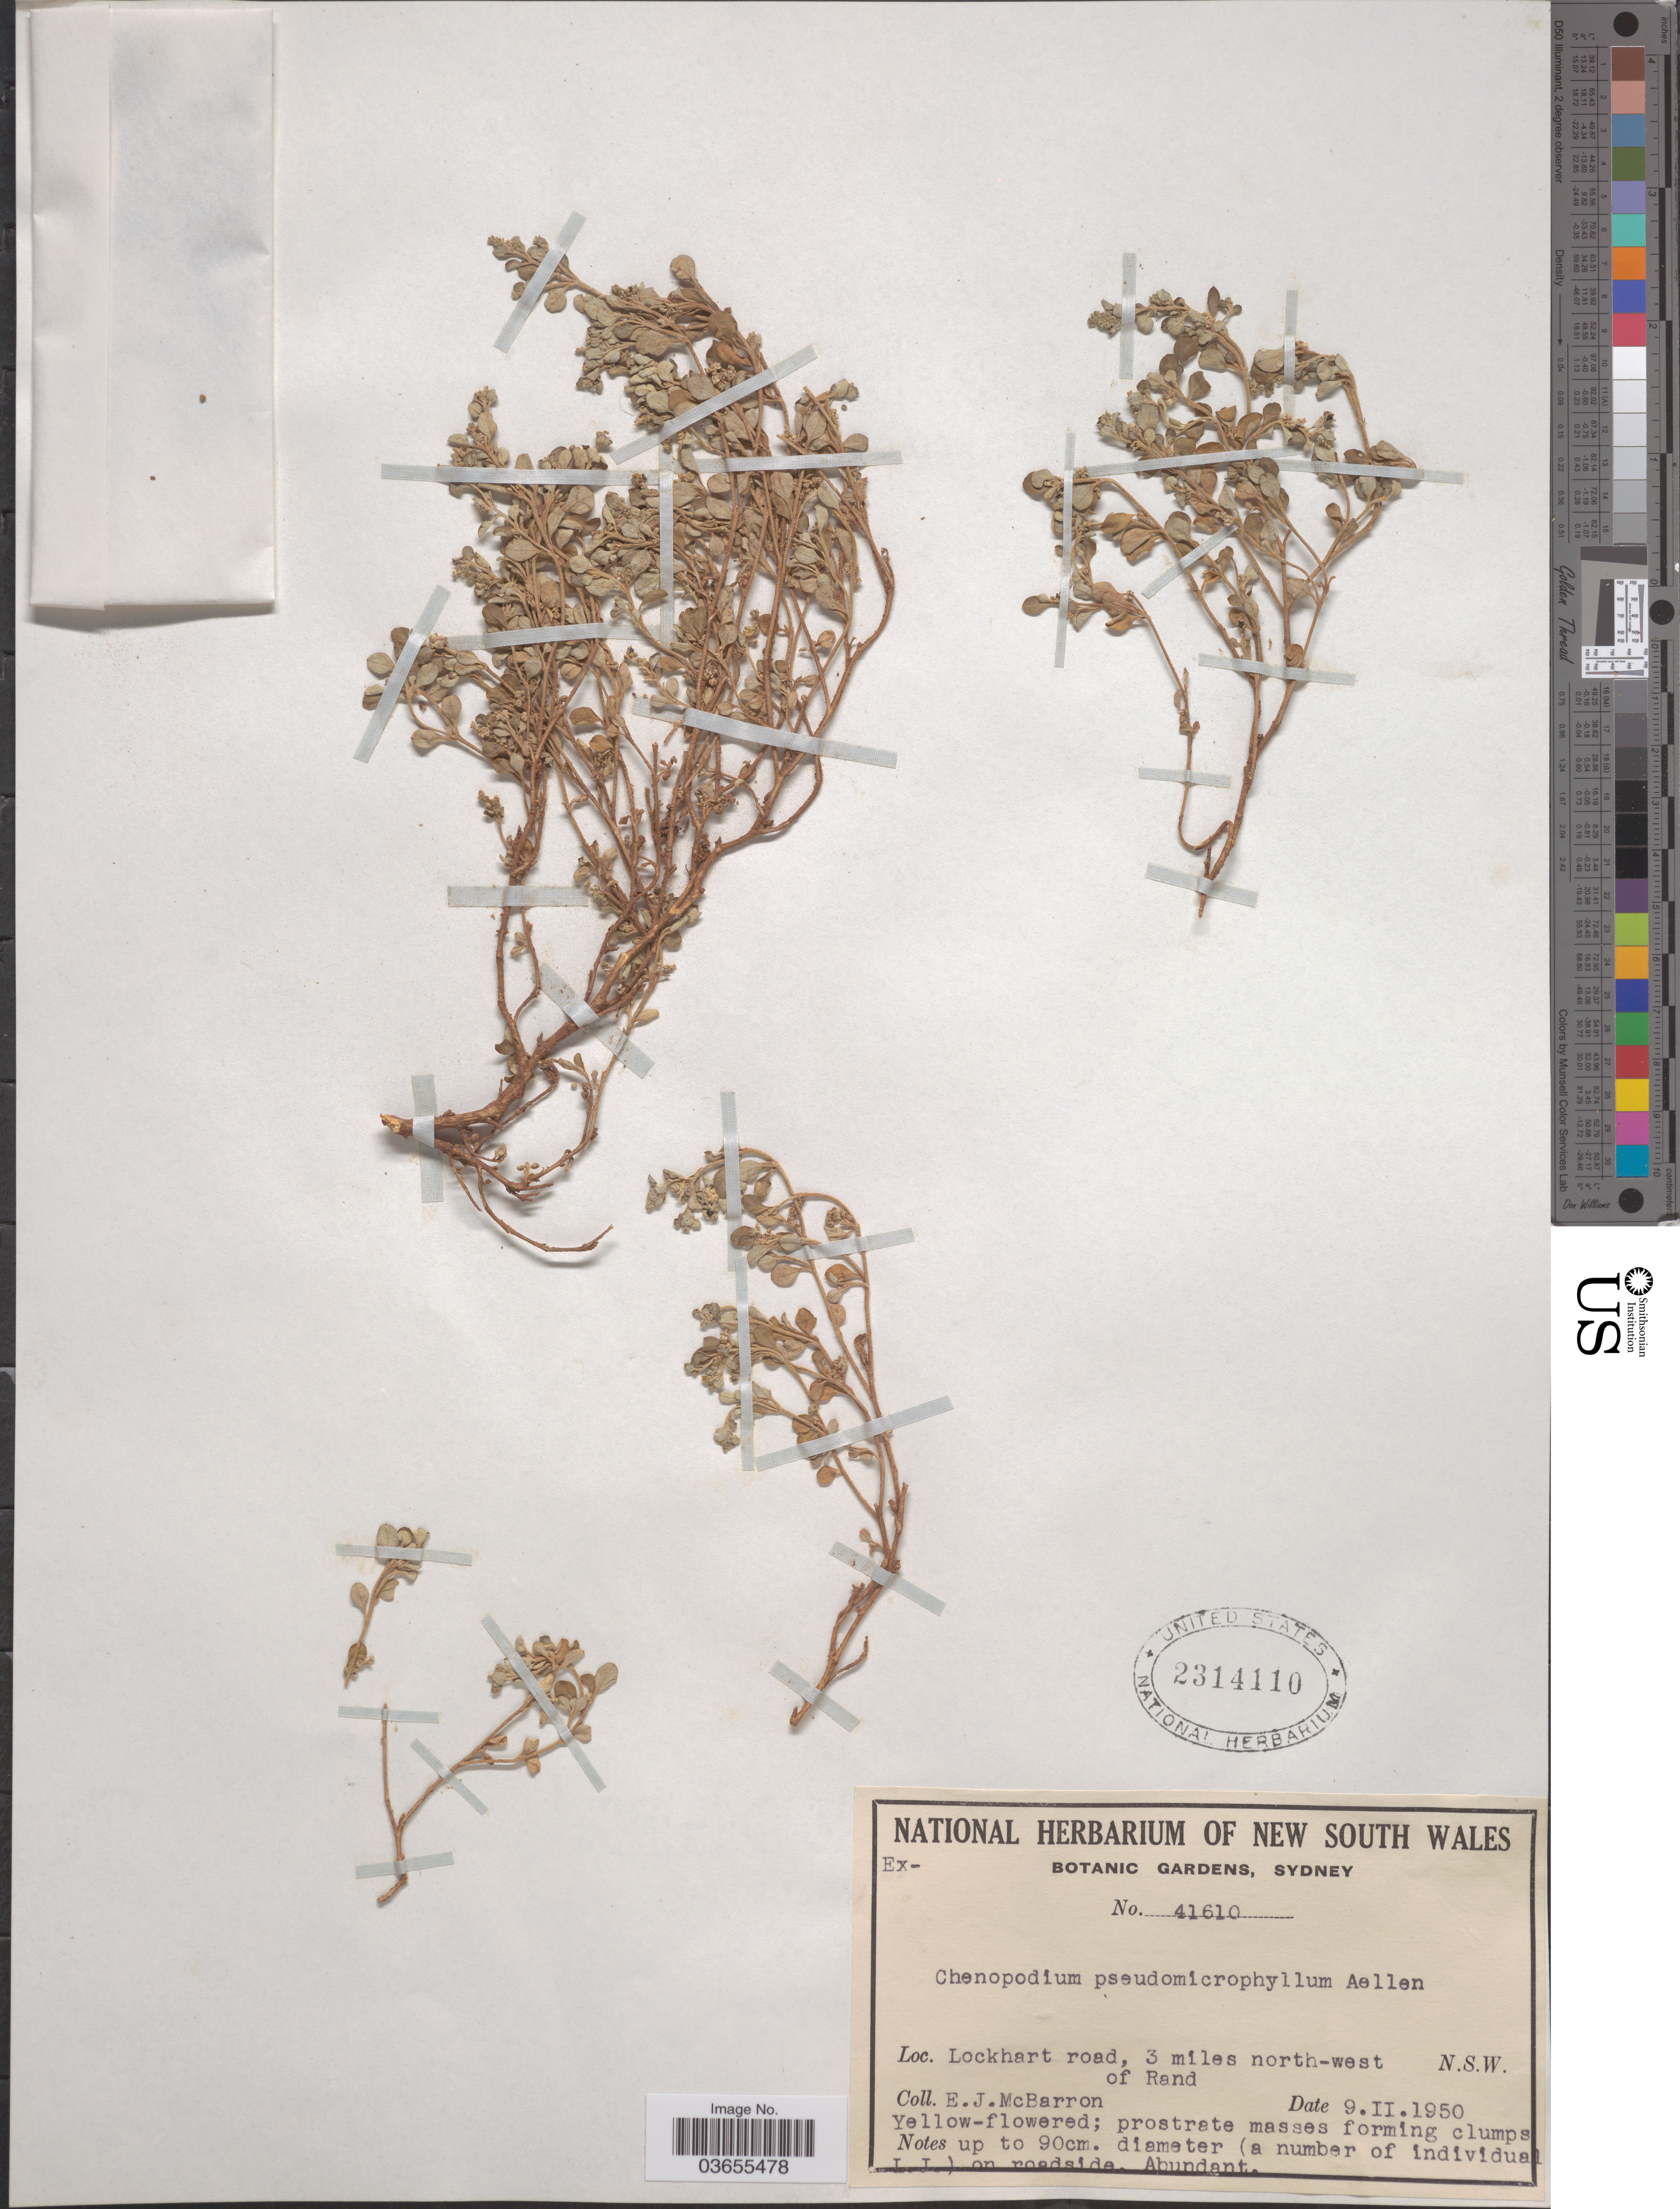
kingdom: Plantae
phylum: Tracheophyta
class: Magnoliopsida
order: Caryophyllales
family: Amaranthaceae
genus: Chenopodium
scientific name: Chenopodium pseudo-microphyllum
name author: Aellen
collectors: E. McBarron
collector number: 41610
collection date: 1950-02-09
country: Australia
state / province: New South Wales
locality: Lockhart road, 3 miles north-west of Rand.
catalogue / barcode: US 2314110